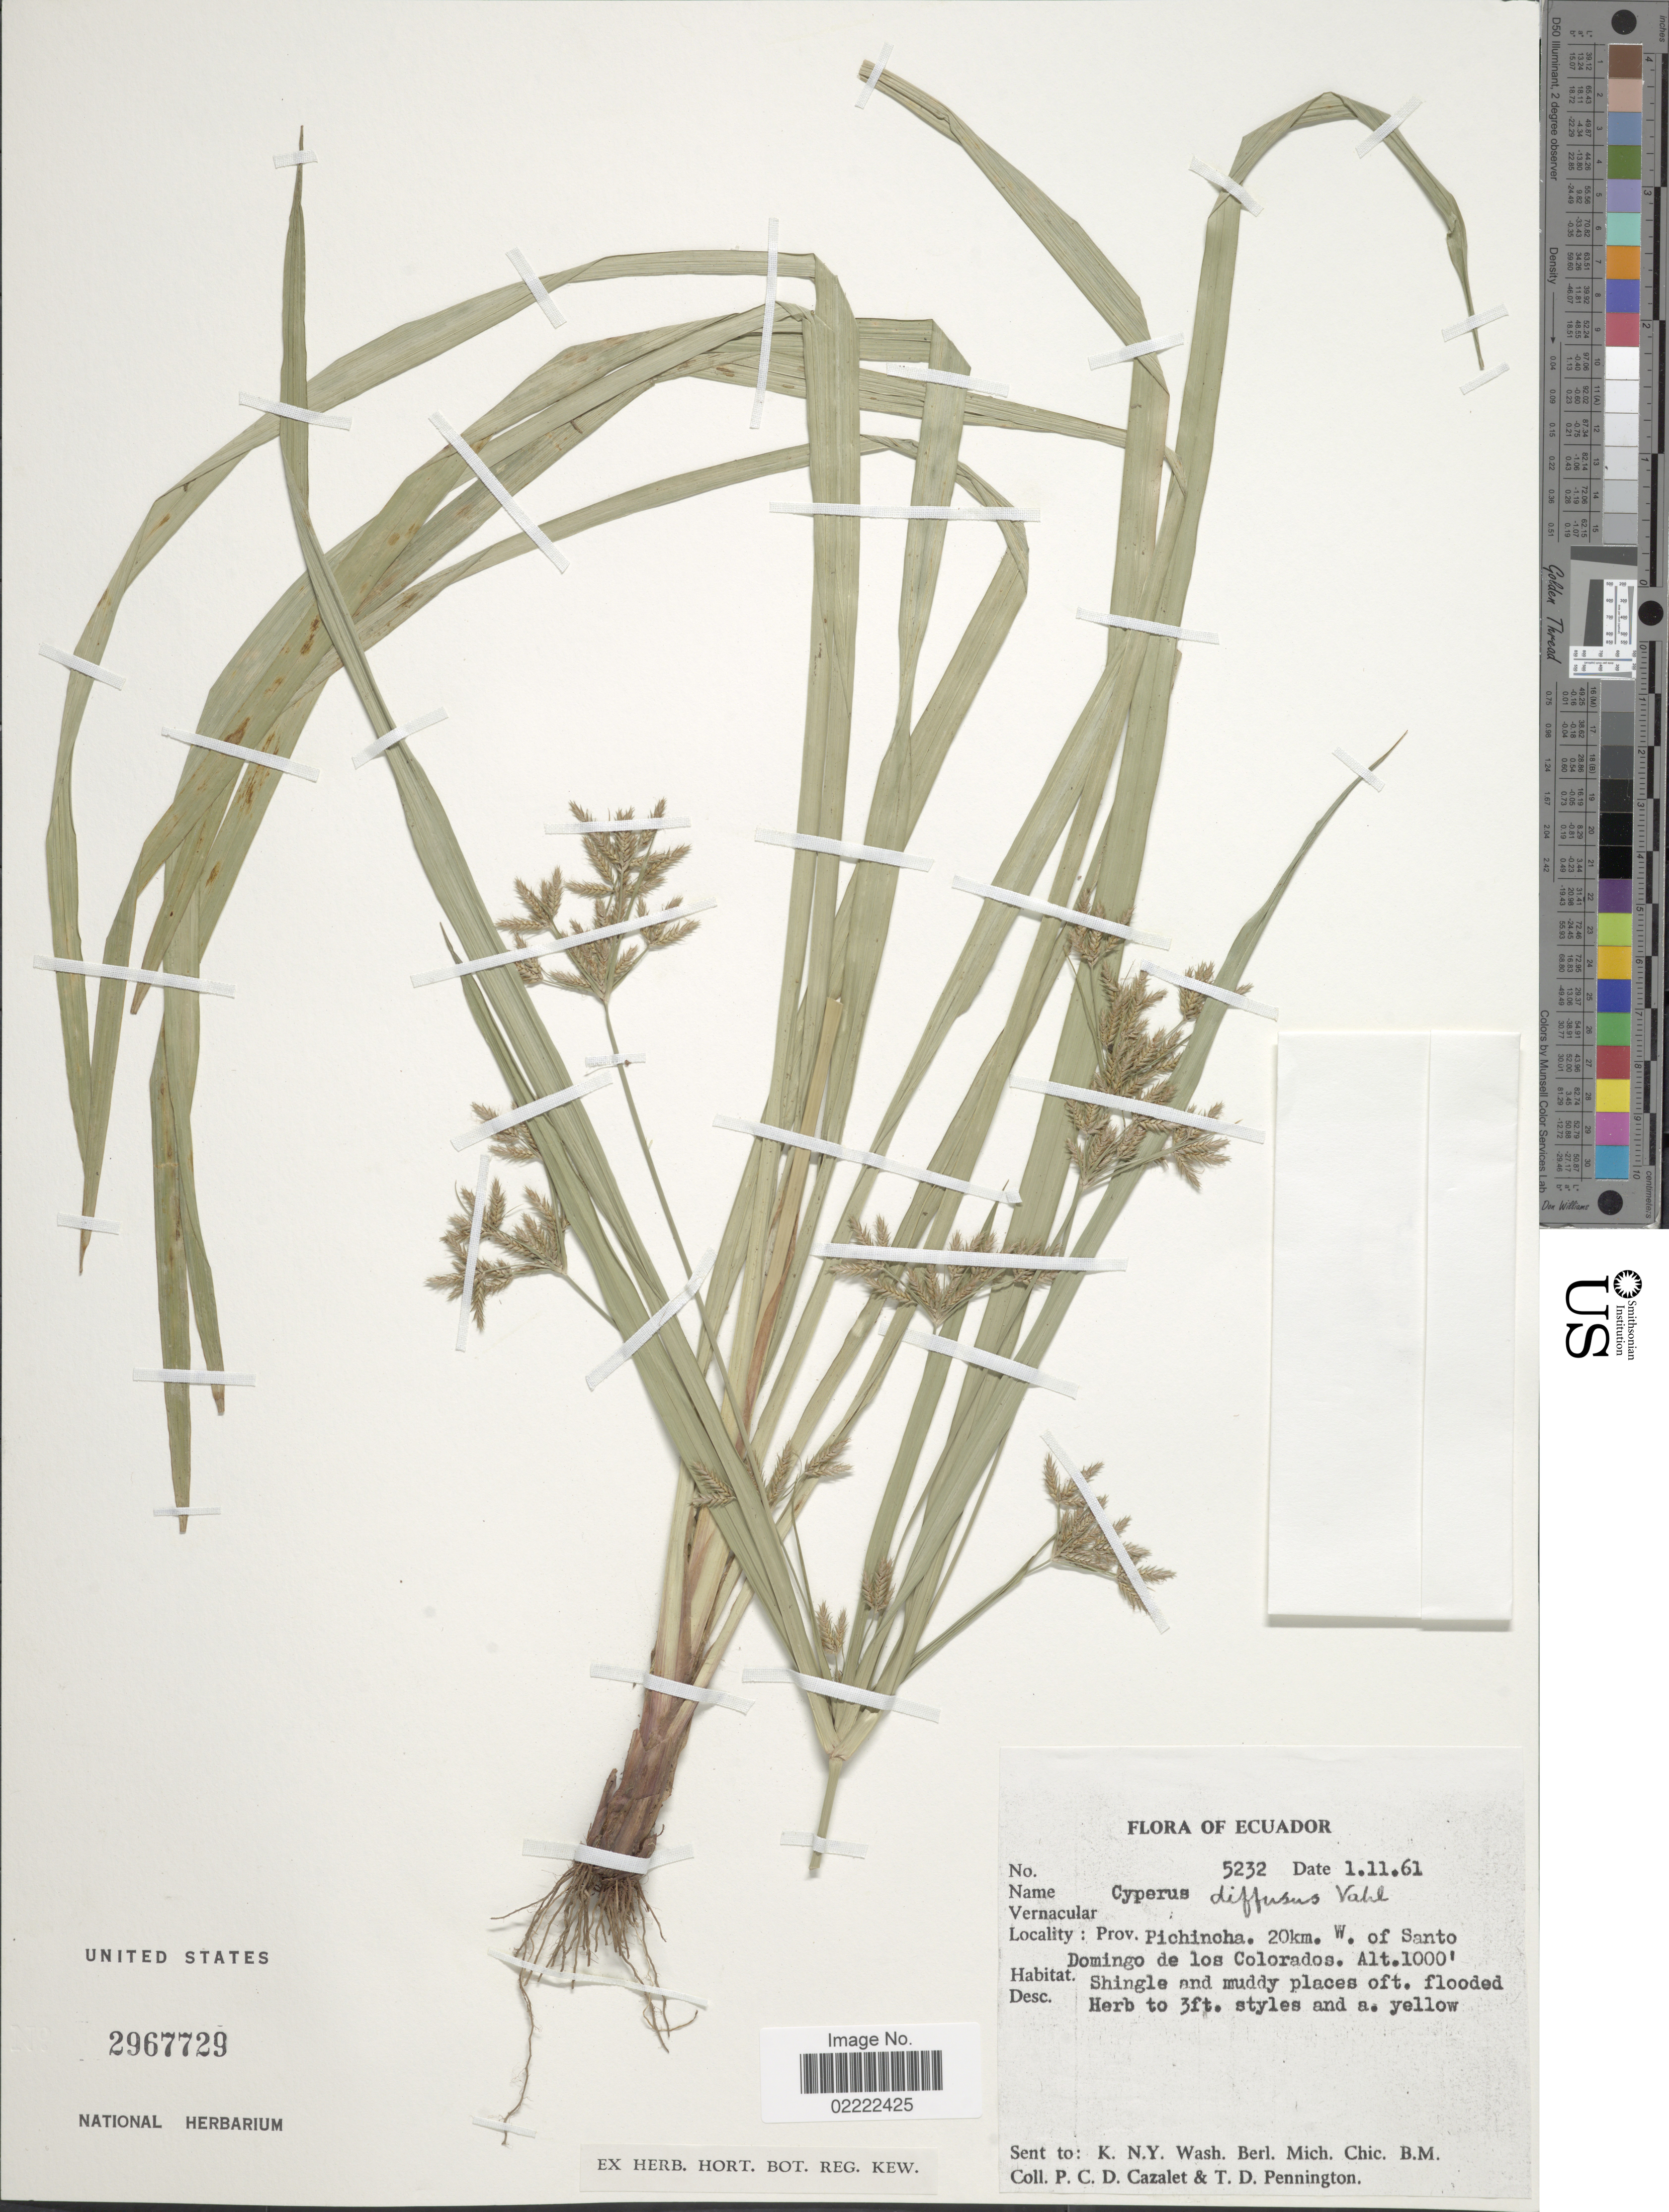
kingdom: Plantae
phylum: Tracheophyta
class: Liliopsida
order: Poales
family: Cyperaceae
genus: Cyperus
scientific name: Cyperus laxus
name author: Lam.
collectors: P. C. D. Cazalet & T. D. Pennington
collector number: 5232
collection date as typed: Transcribed d/m/y: 1/11/61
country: Ecuador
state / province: Pichincha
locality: Prov. Pichincha. 20km. W. of Santo Domingo de los Colorados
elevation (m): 305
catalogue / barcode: US 2967729